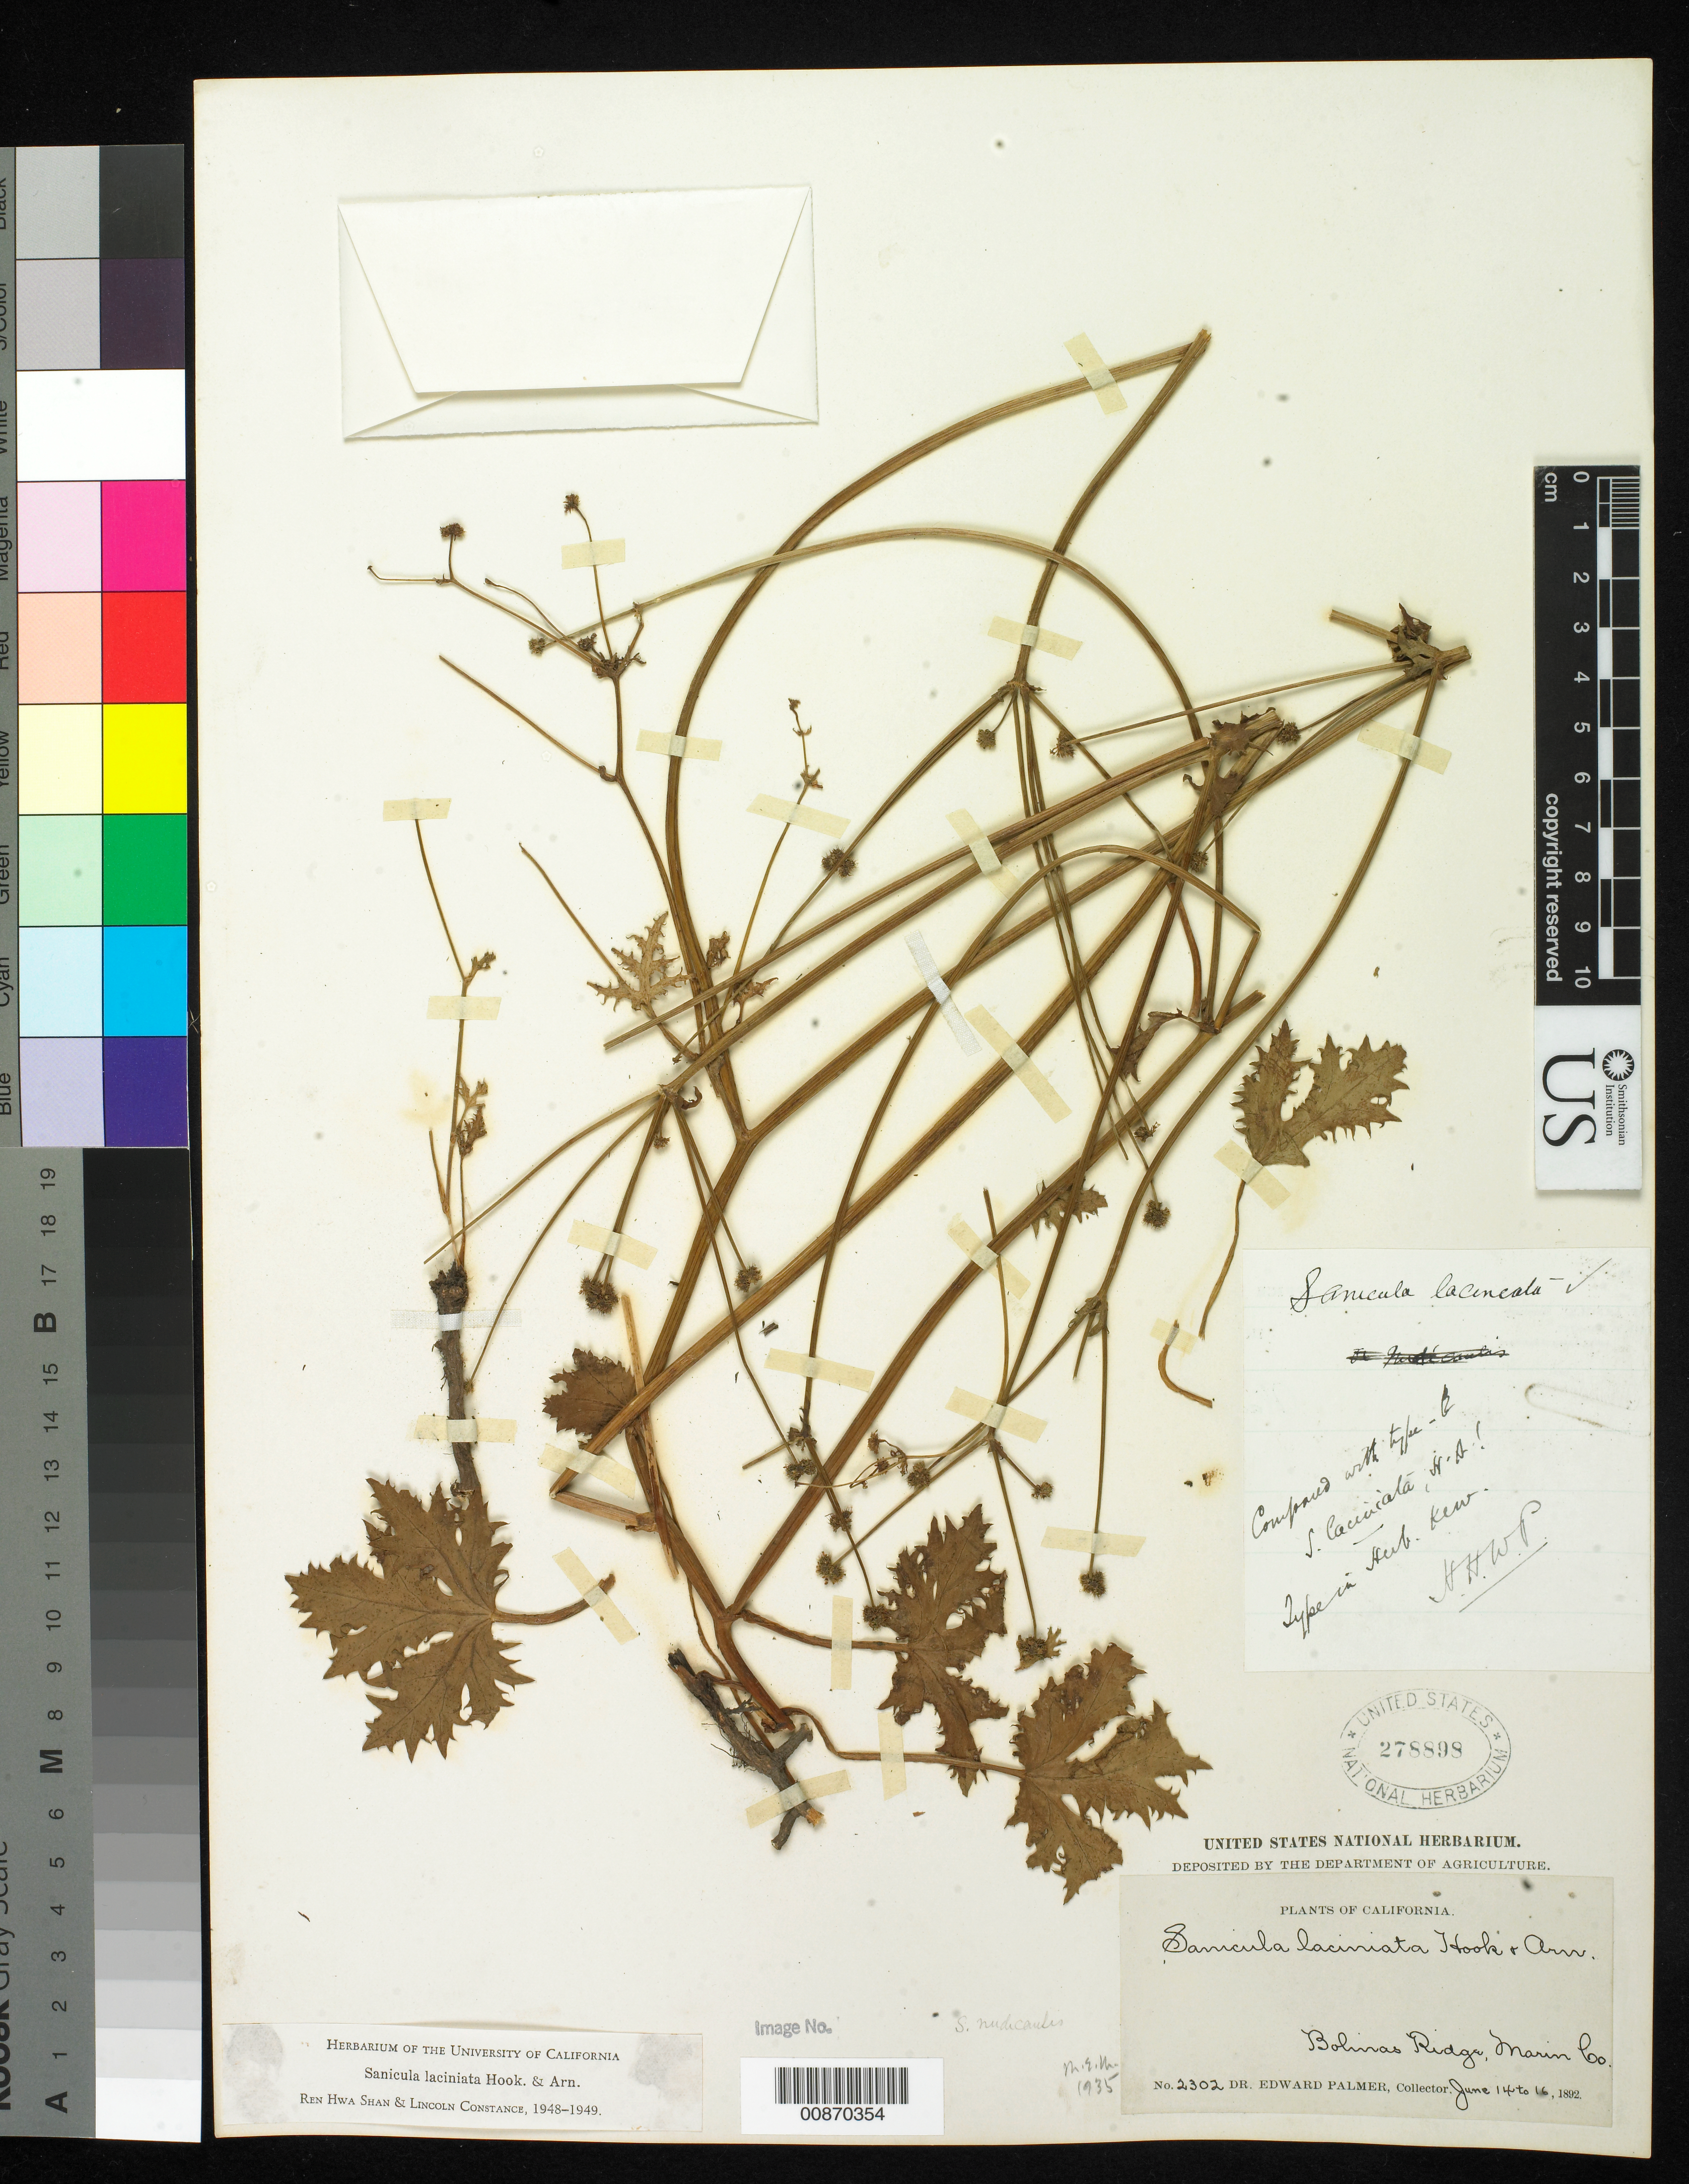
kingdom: Plantae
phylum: Tracheophyta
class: Magnoliopsida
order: Apiales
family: Apiaceae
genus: Sanicula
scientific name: Sanicula laciniata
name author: Hook. & Arn.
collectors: E. Palmer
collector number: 2302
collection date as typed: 14 Jun 1892 to 16 Jun 1892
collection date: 1892-06-14/1892-06-16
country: United States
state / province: California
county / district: Marin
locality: Bolinas Ridge, Marin County, California.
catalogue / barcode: US 278898